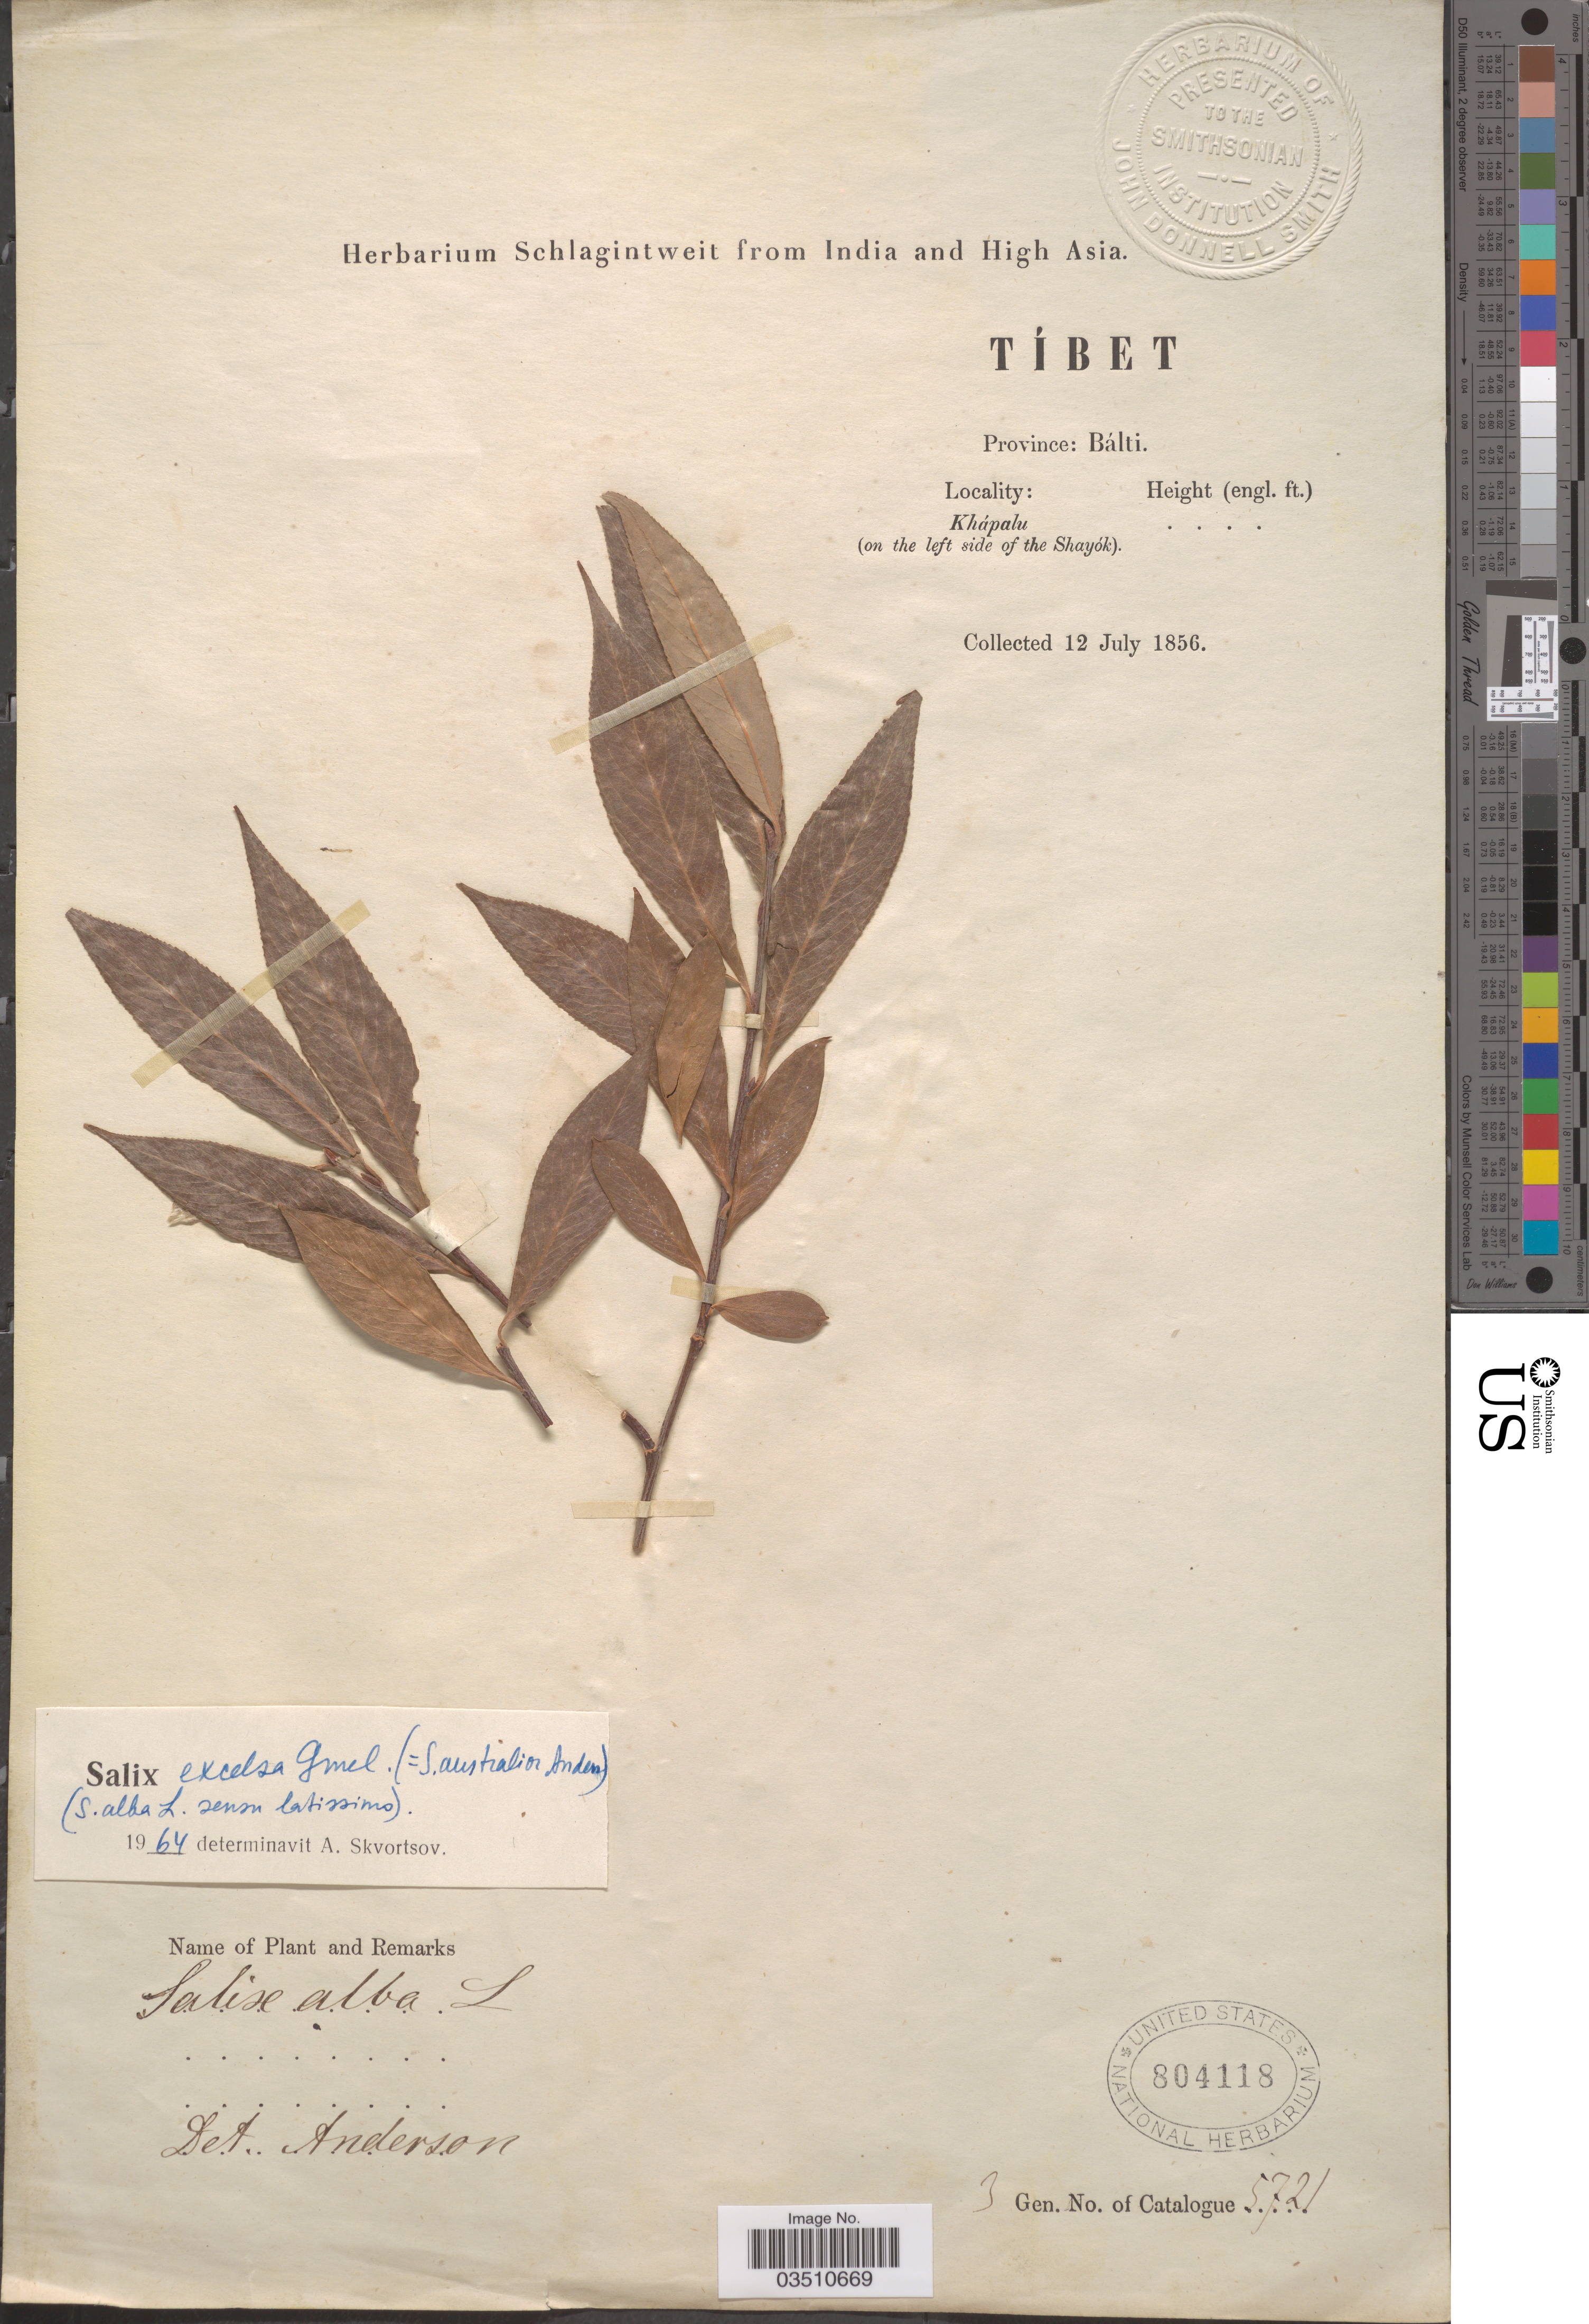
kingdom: Plantae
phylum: Tracheophyta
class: Magnoliopsida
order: Malpighiales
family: Salicaceae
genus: Salix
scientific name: Salix excelsa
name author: S.G. Gmel.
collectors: ex herb. Schlagintweit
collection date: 1856-07-12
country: China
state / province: Xizang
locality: Tíbet. Province: Bálti. Khápalu (on the left side of the Shayók).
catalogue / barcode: US 804118